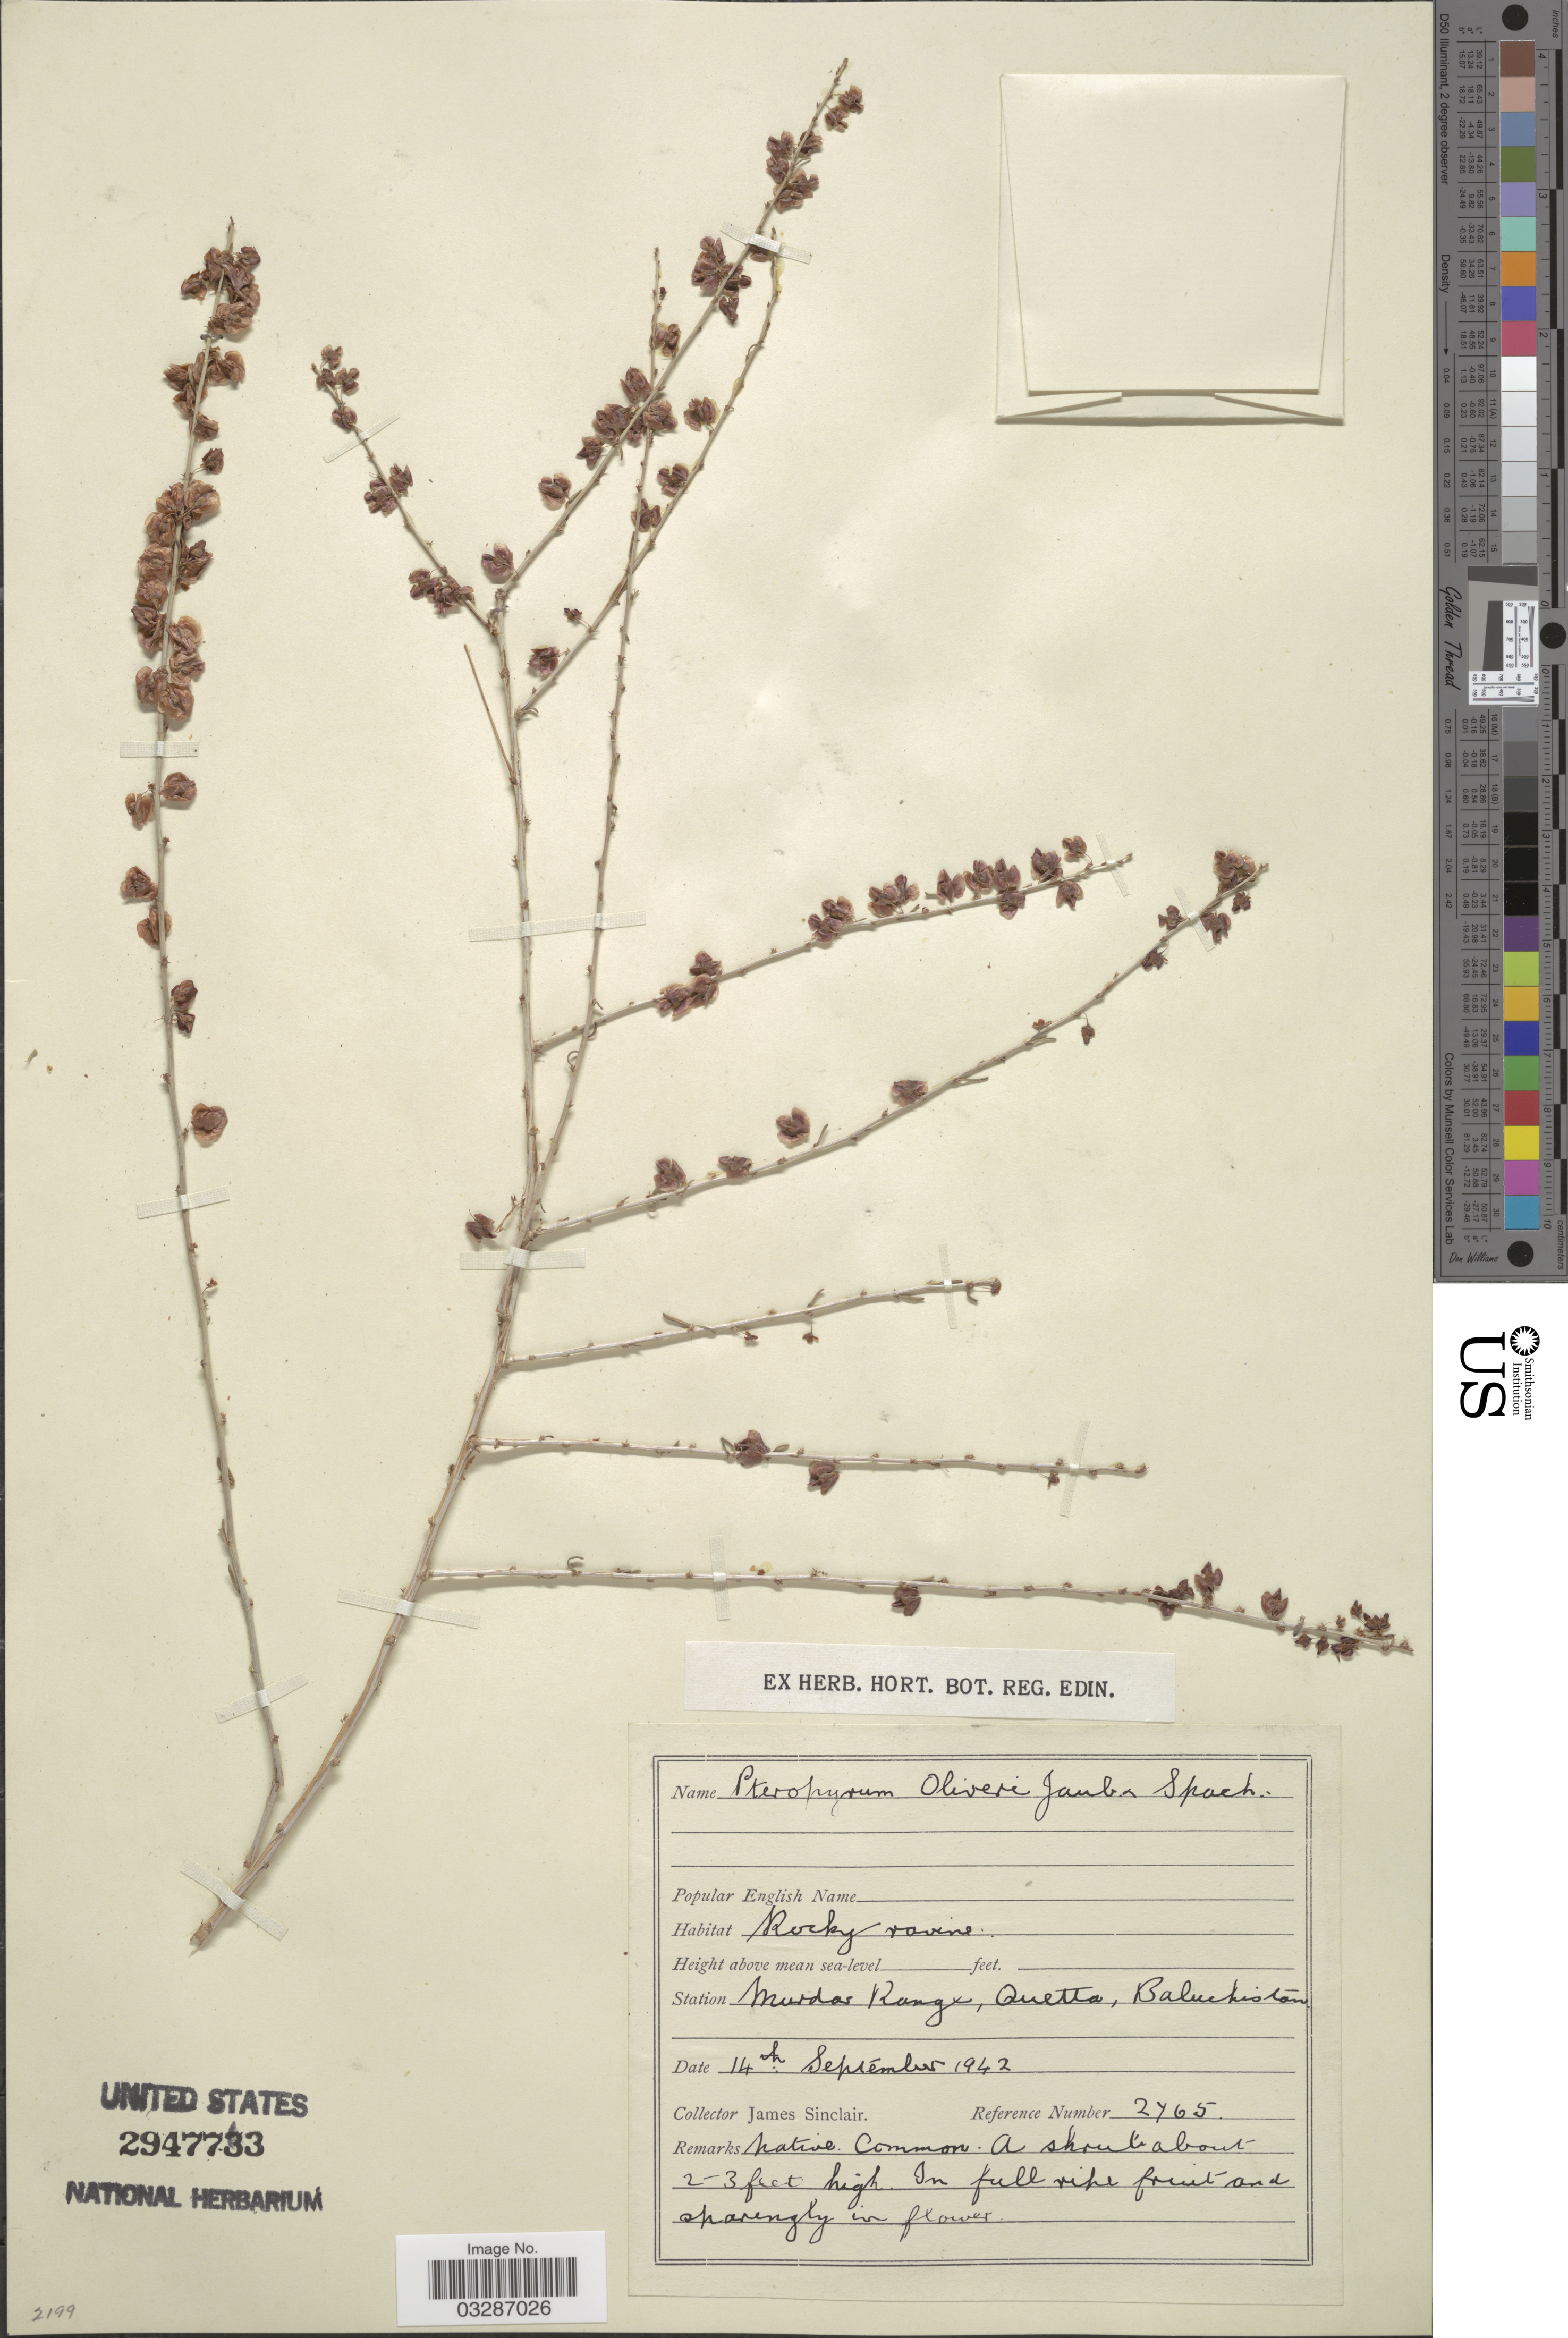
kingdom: Plantae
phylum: Tracheophyta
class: Magnoliopsida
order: Caryophyllales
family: Polygonaceae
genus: Pteropyrum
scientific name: Pteropyrum olivieri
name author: Jaub. & Spach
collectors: J. Sinclair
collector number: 2765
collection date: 1942-09-14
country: Pakistan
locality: Station Murda Range, Quetta, Baluchistan.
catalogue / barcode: US 2947733